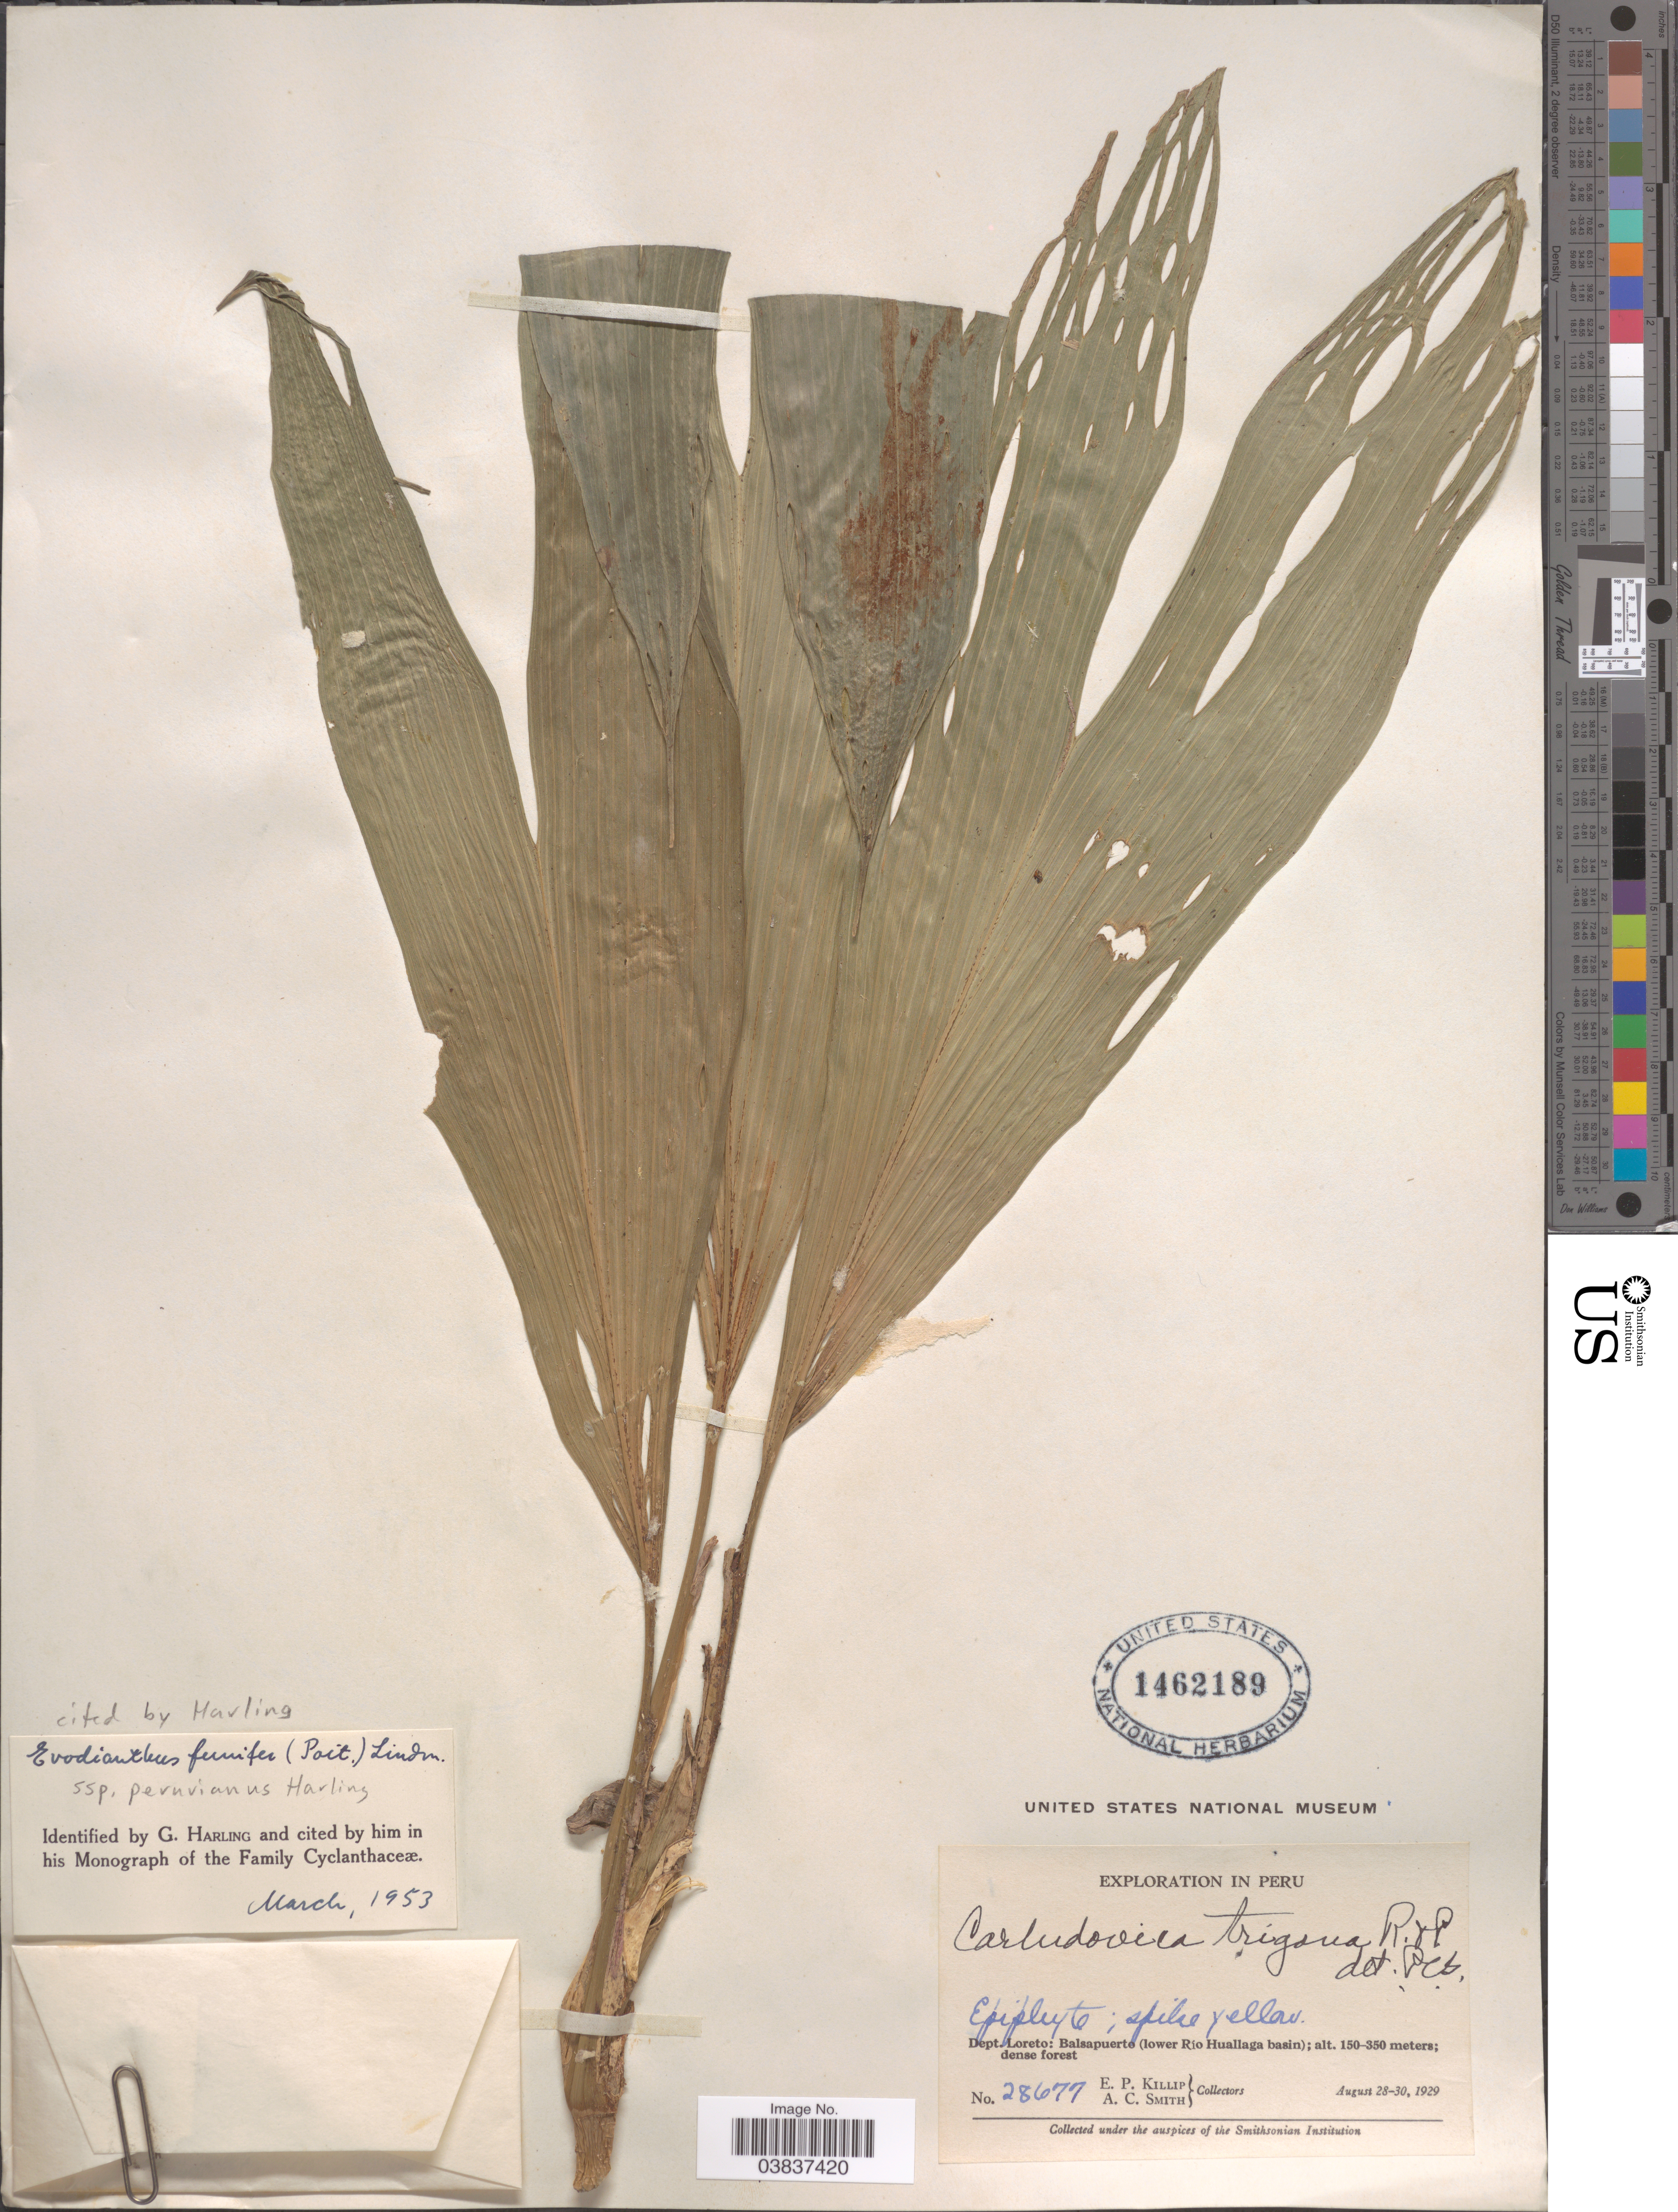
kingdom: Plantae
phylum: Tracheophyta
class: Liliopsida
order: Pandanales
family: Cyclanthaceae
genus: Evodianthus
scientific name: Evodianthus funifer subsp. peruvianus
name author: Harling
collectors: E. P. Killip & A. C. Smith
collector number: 28677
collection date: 1929-08-28/1929-08-30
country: Peru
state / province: Loreto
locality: Dept. Loreto: Balsapuerto (lower Río Huallaga basin).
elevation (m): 150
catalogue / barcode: US 1462189